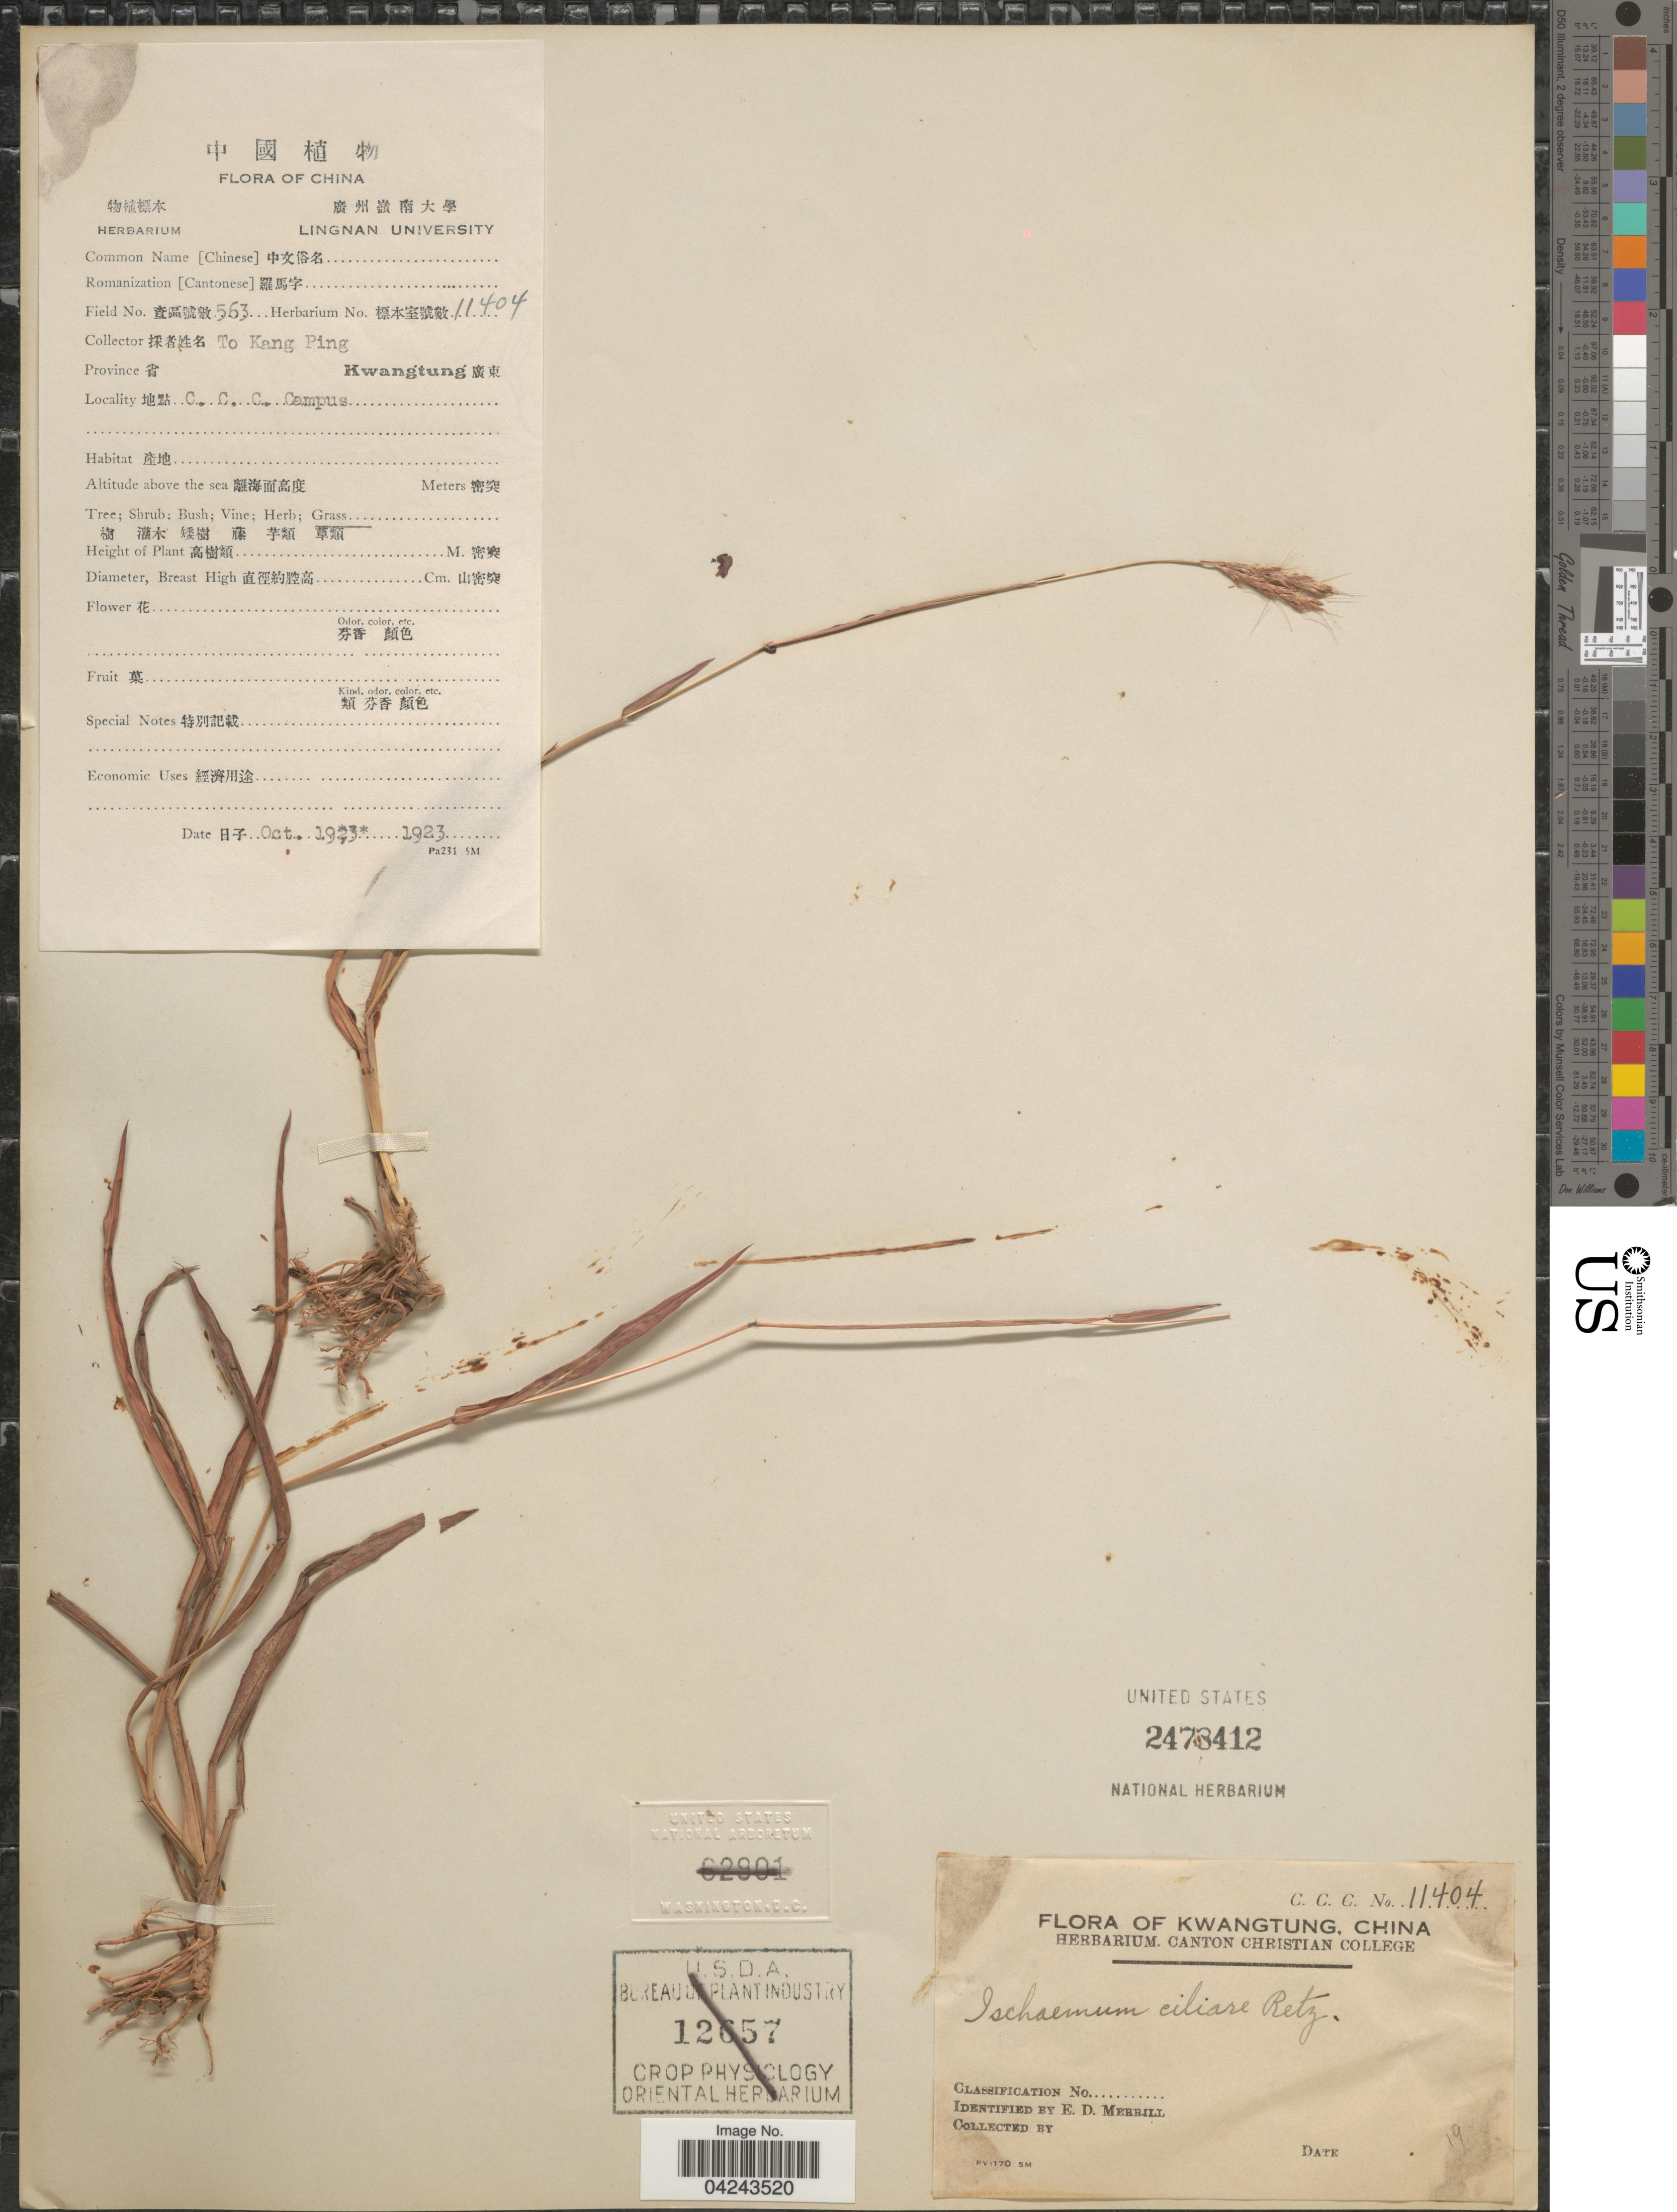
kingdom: Plantae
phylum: Tracheophyta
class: Liliopsida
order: Poales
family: Poaceae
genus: Ischaemum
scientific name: Ischaemum ciliare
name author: Retz.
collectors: T. Ping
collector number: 11404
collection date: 1923-10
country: China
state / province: Guangdong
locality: Kwangtung. C. C. C. Campus.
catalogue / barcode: US 2473412